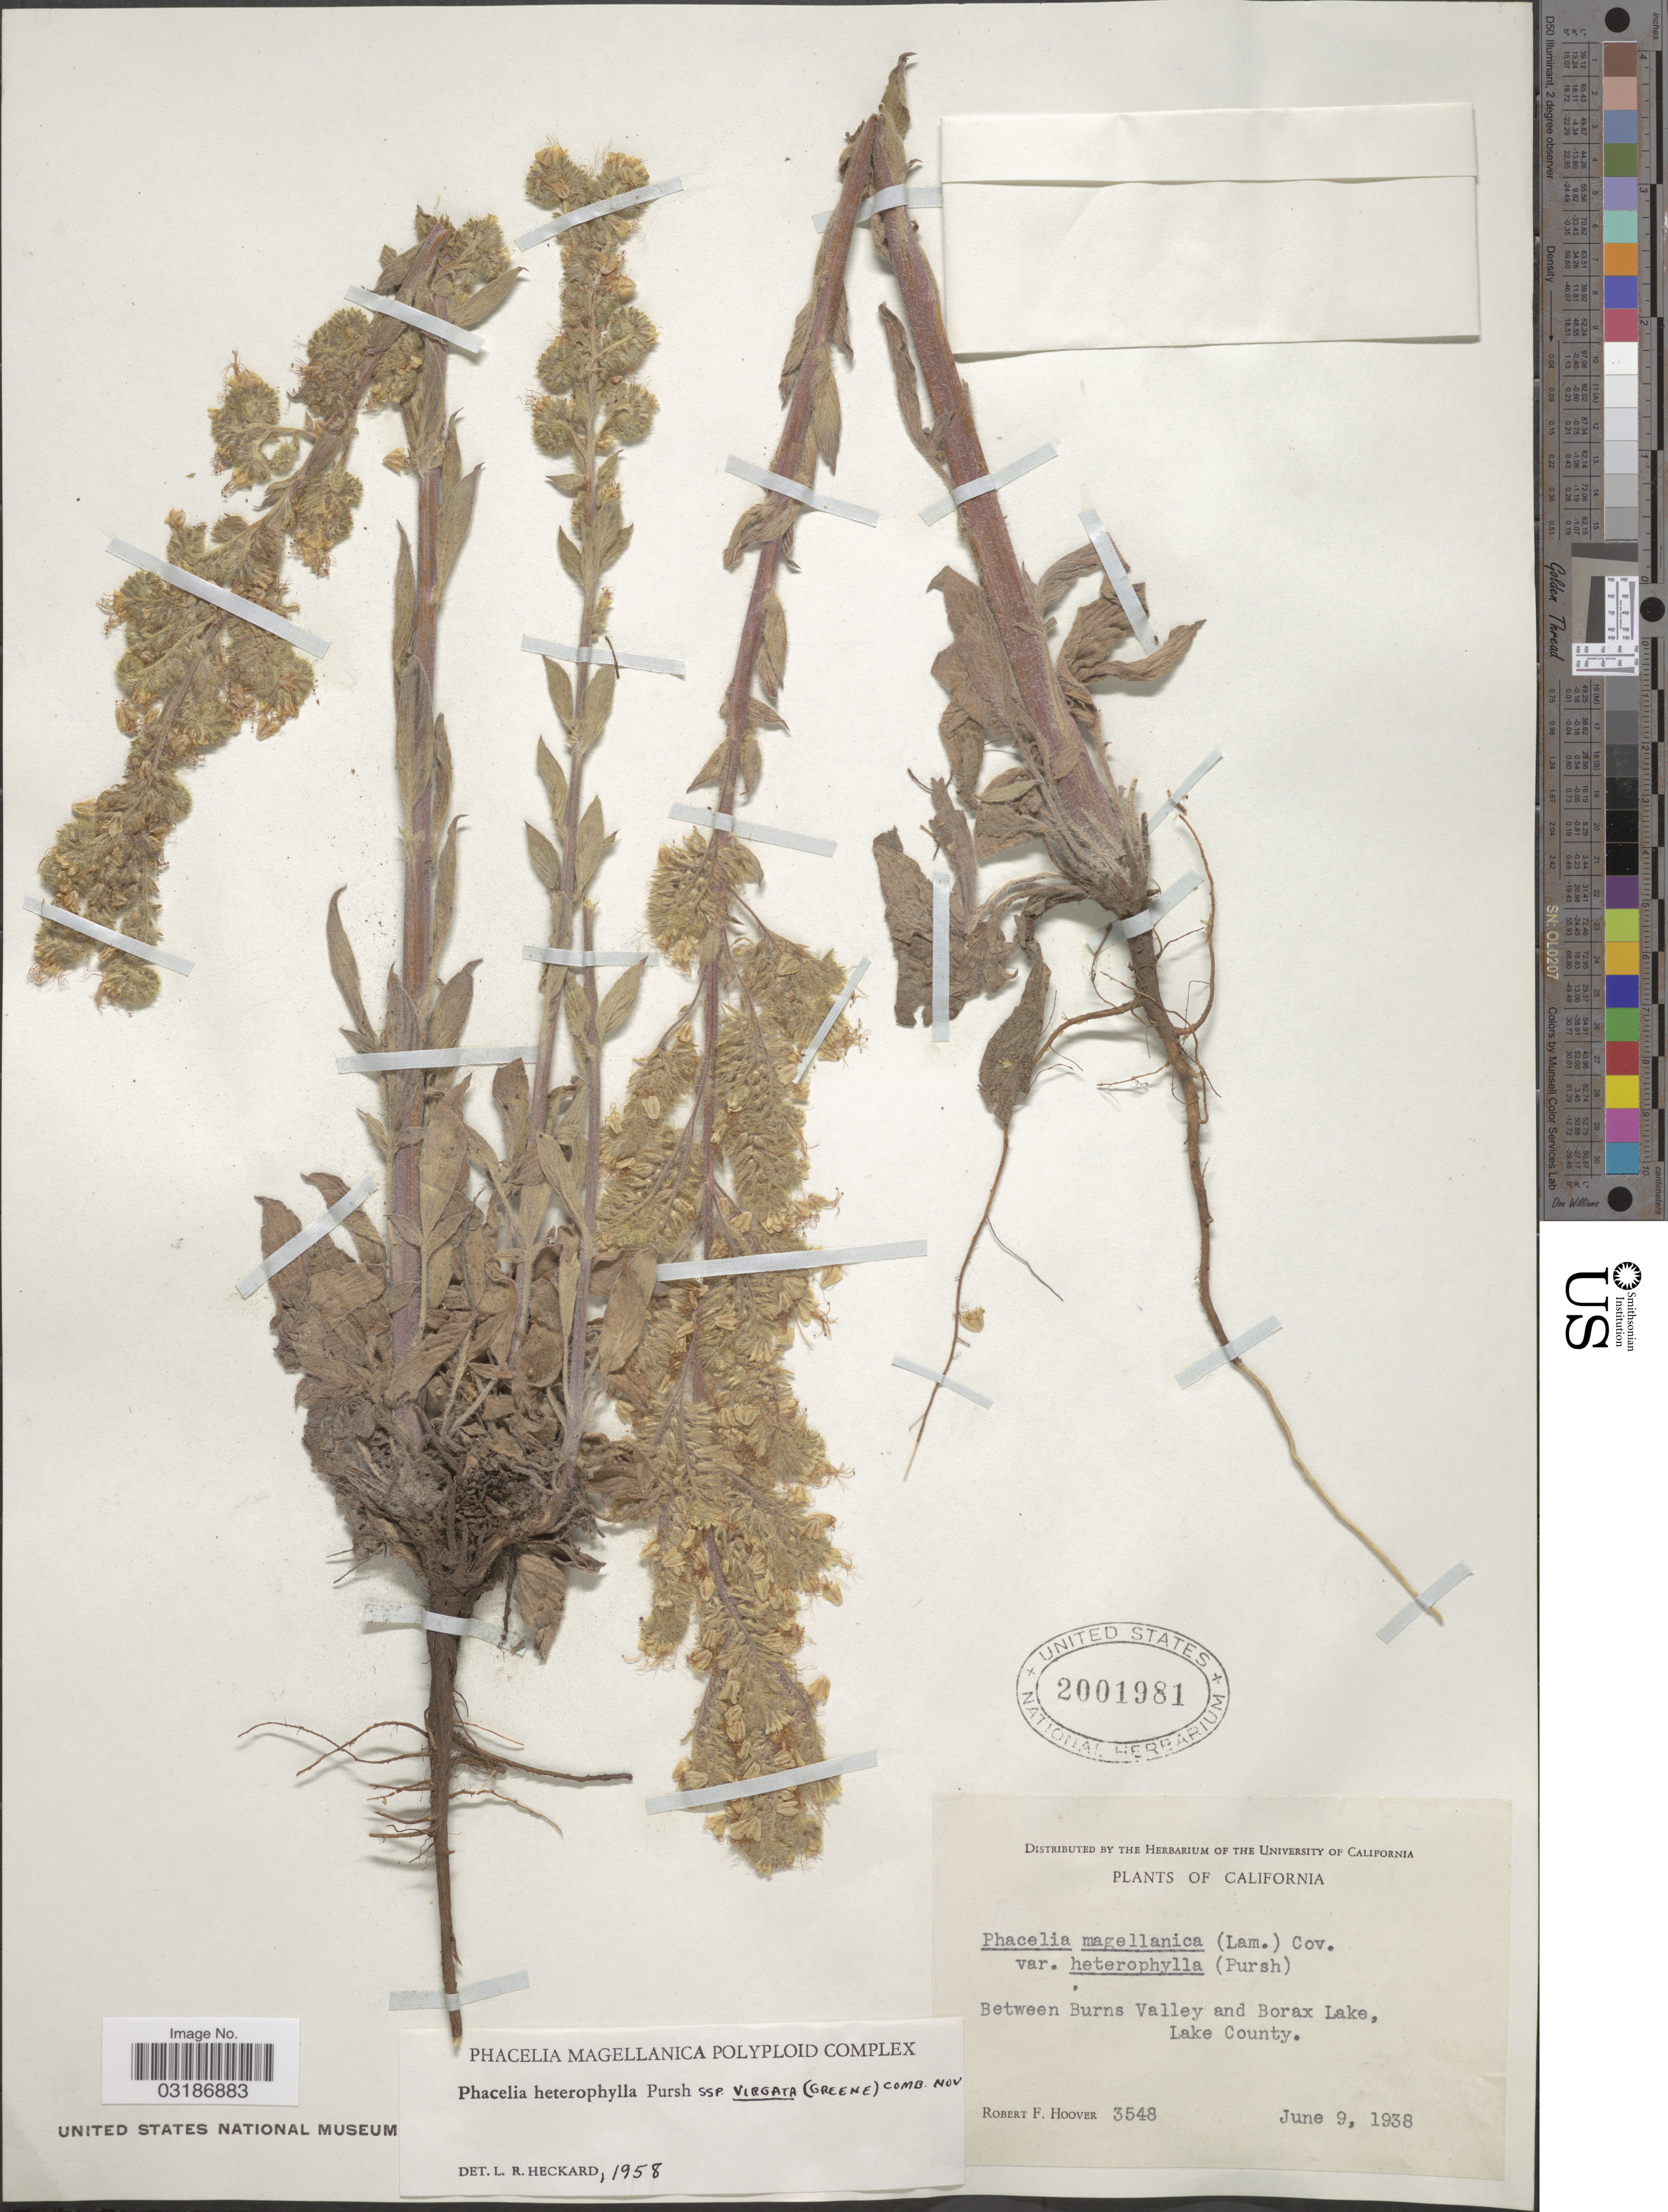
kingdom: Plantae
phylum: Tracheophyta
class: Magnoliopsida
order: Boraginales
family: Hydrophyllaceae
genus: Phacelia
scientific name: Phacelia heterophylla subsp. virgata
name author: (Greene) Heckard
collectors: R. F. Hoover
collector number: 3548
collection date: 1938-06-09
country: United States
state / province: California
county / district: Lake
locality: Between Burns Valley and Borax Lake, Lake County.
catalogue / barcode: US 2001981